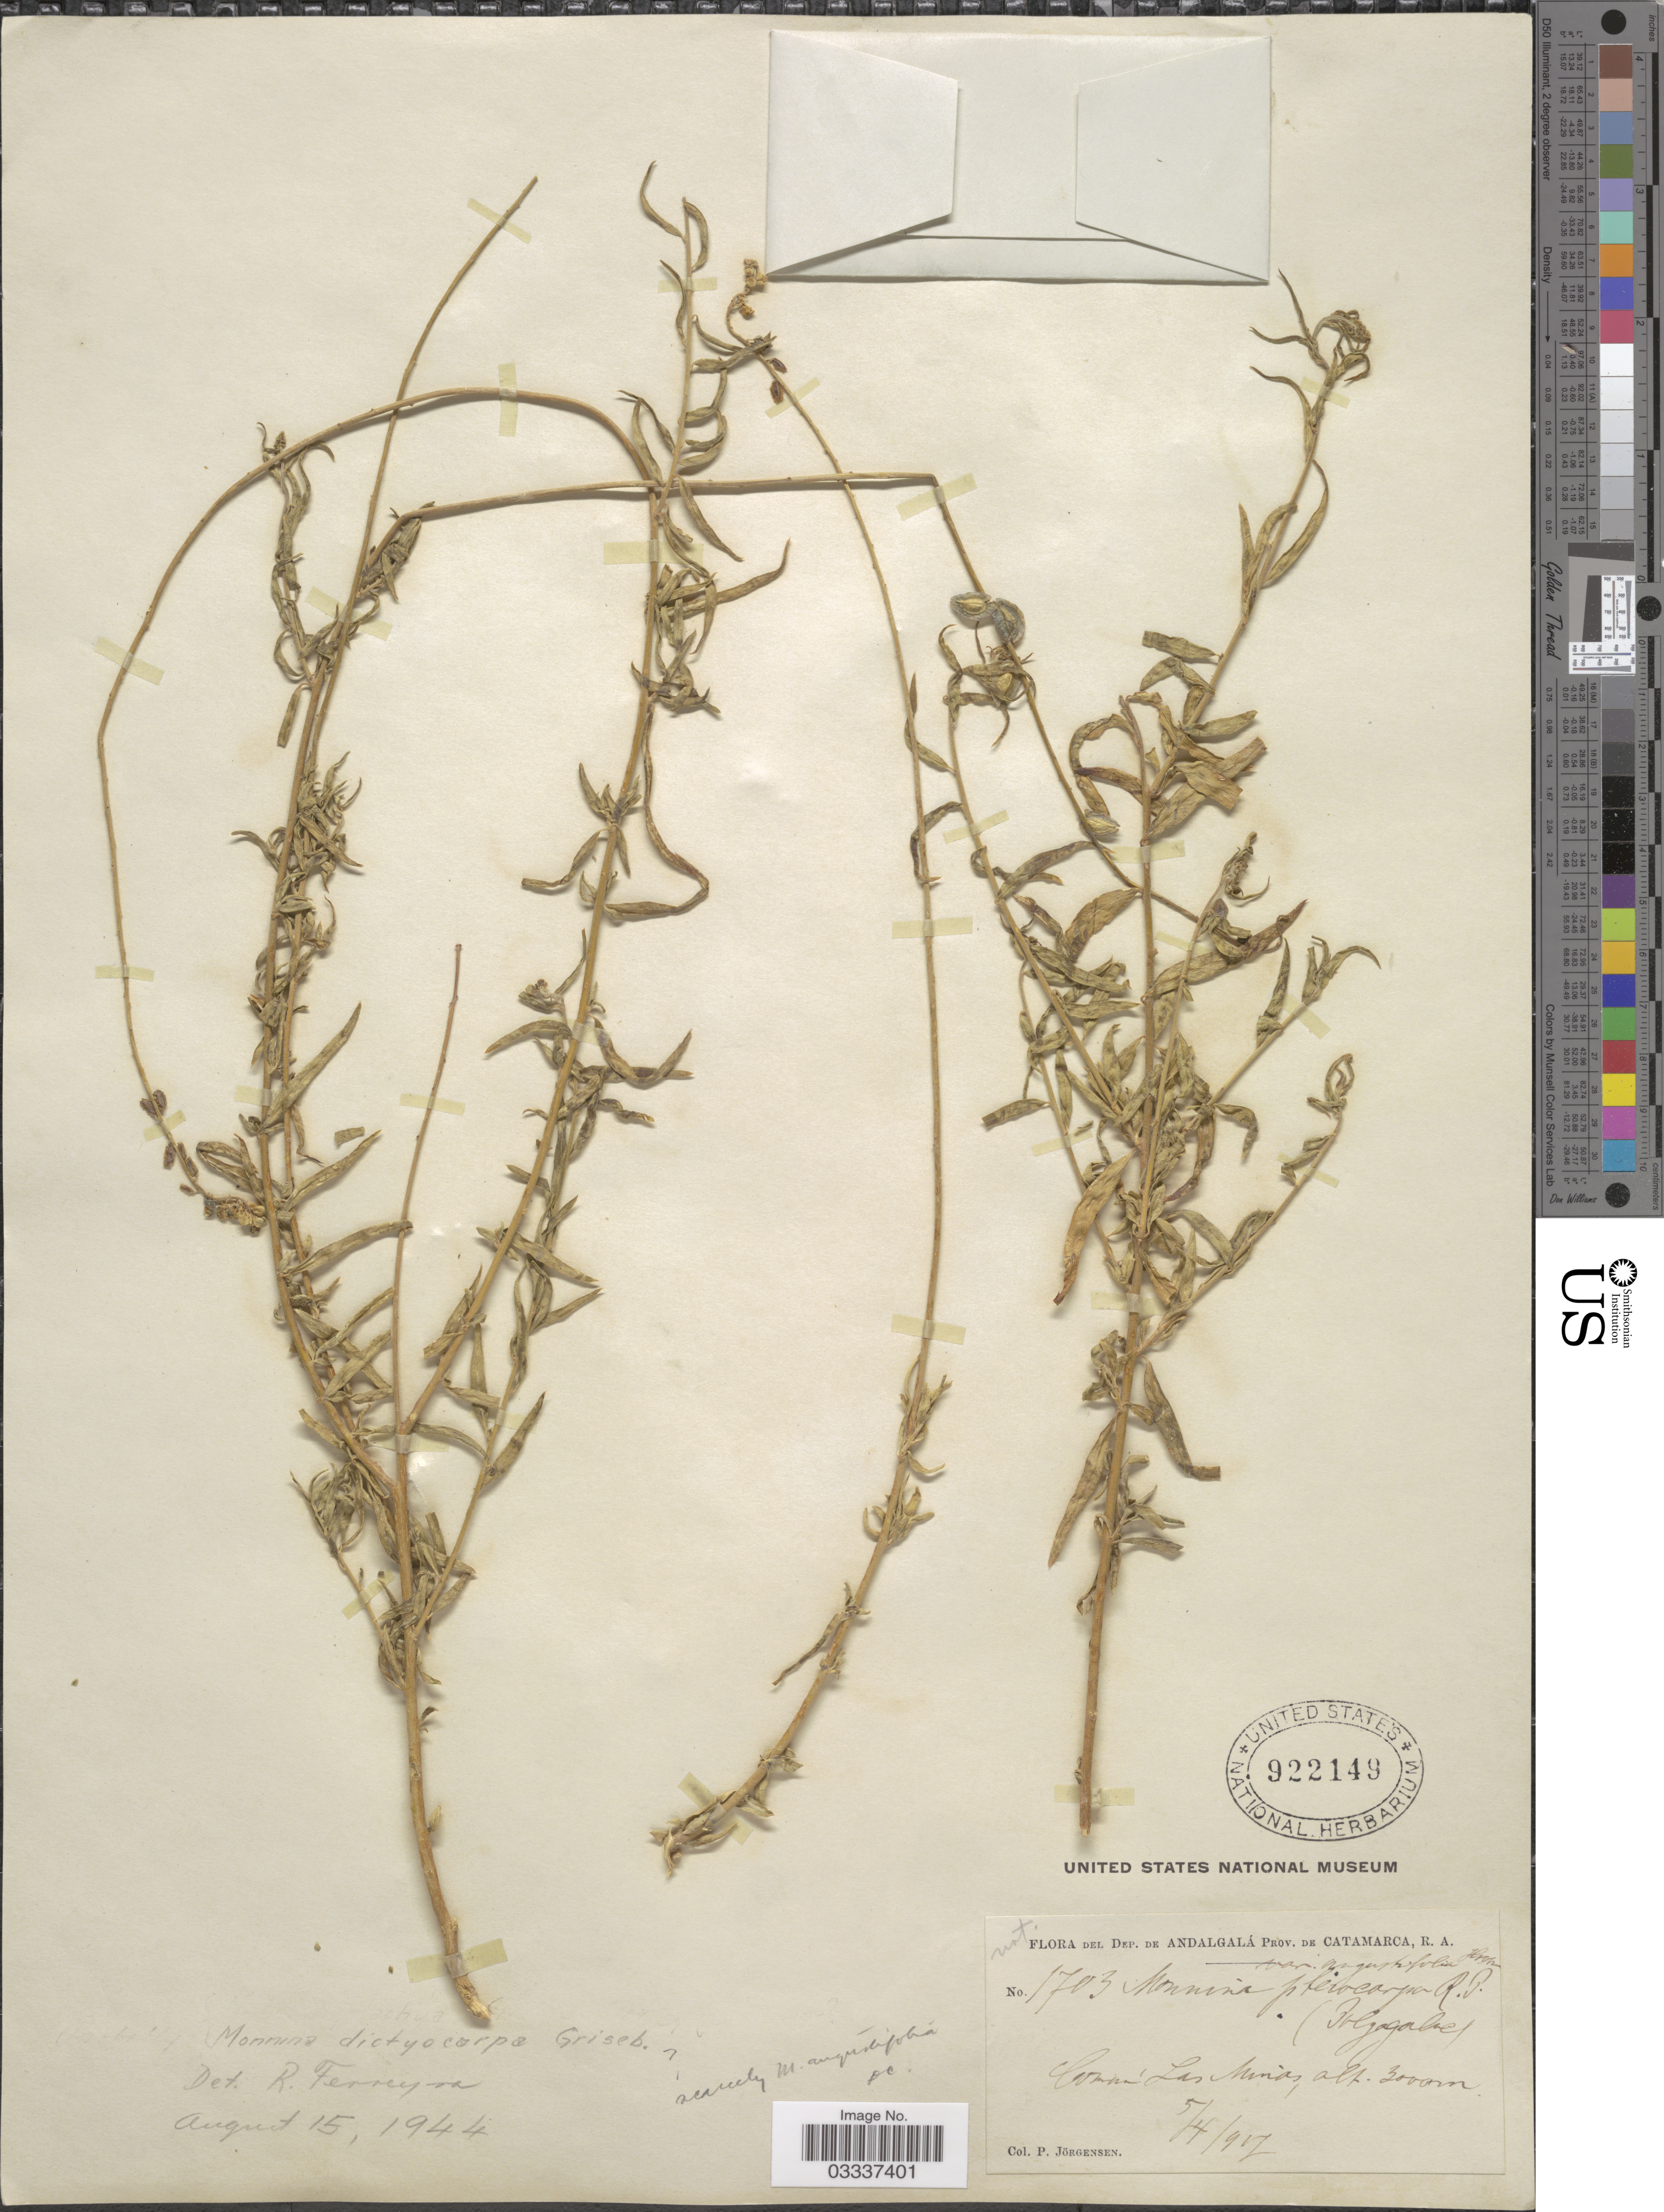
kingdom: Plantae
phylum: Tracheophyta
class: Magnoliopsida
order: Fabales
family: Polygalaceae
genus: Monnina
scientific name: Monnina dictyocarpa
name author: Griseb.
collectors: P. Jörgensen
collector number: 1703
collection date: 1917-04-05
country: Argentina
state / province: Catamarca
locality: Dep. de Andalgalá, Comun Las Minas.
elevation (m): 3000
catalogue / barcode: US 922149